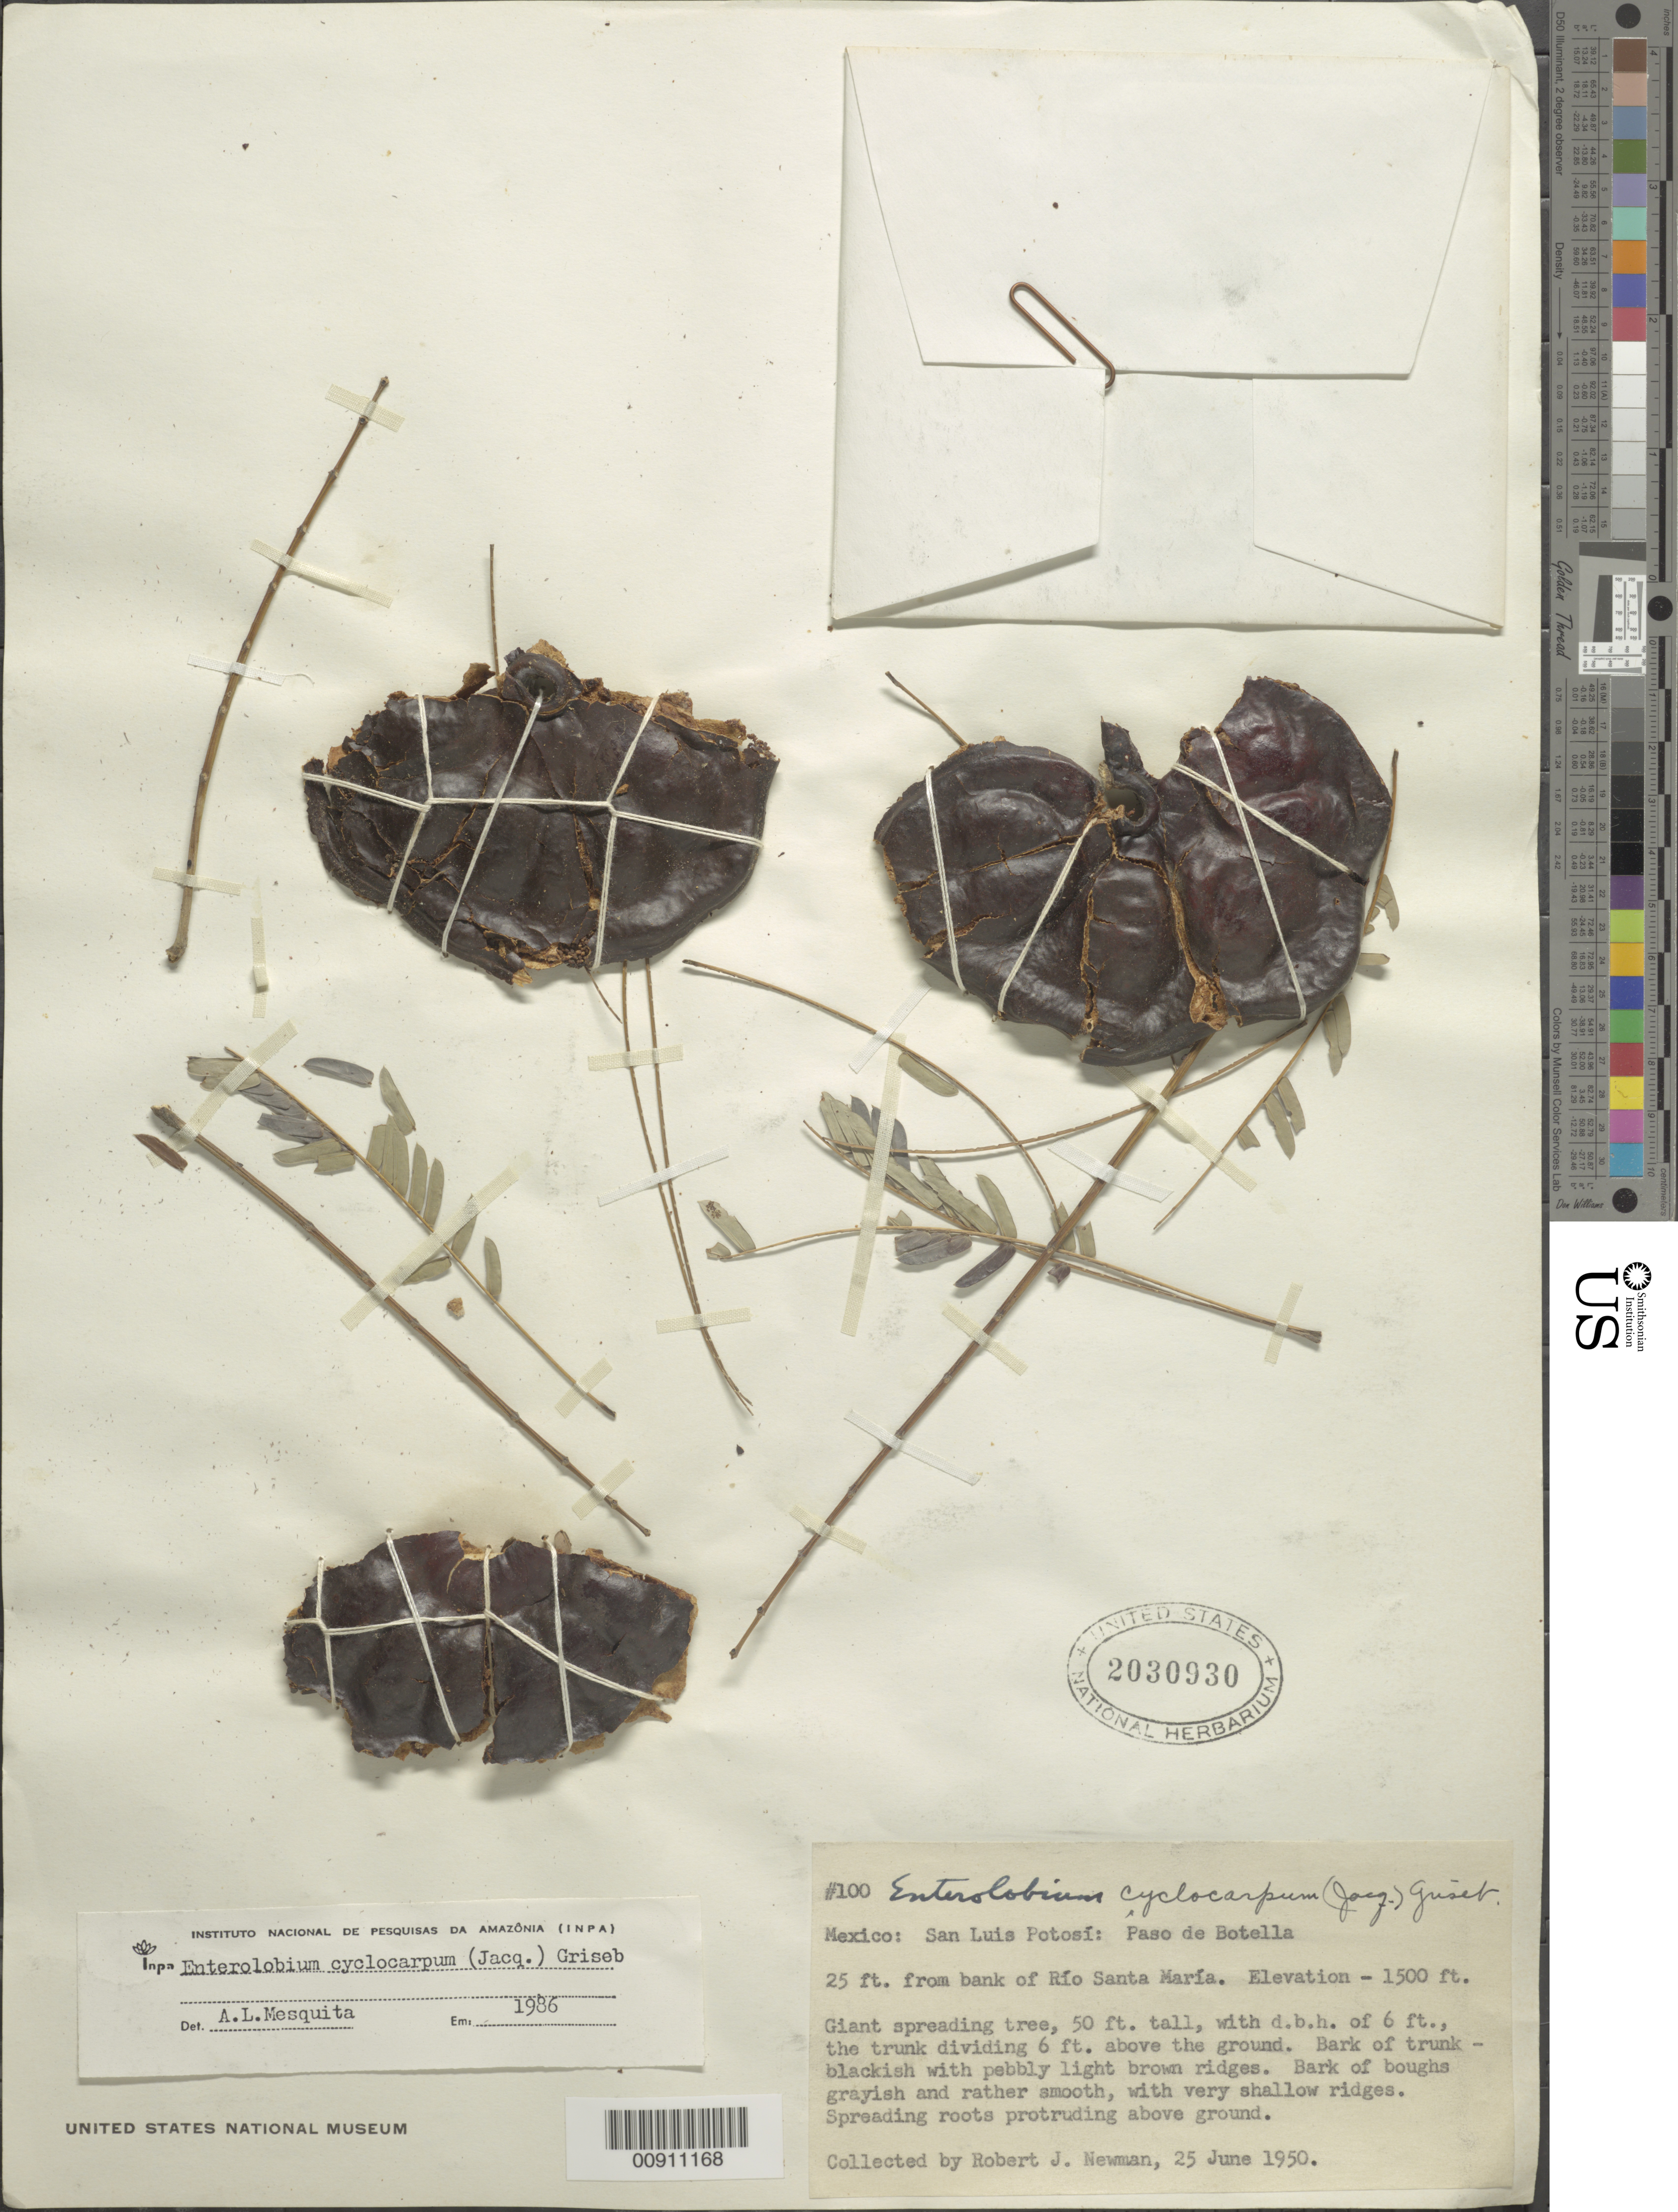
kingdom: Plantae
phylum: Tracheophyta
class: Magnoliopsida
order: Fabales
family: Fabaceae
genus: Enterolobium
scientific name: Enterolobium cyclocarpum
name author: (Jacq.) Griseb.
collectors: R. J. Newman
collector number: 100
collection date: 1950-06-25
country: Mexico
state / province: San Luis Potosí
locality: Paso de Botella, on bank of Río Santa María.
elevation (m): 457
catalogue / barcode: US 2030930